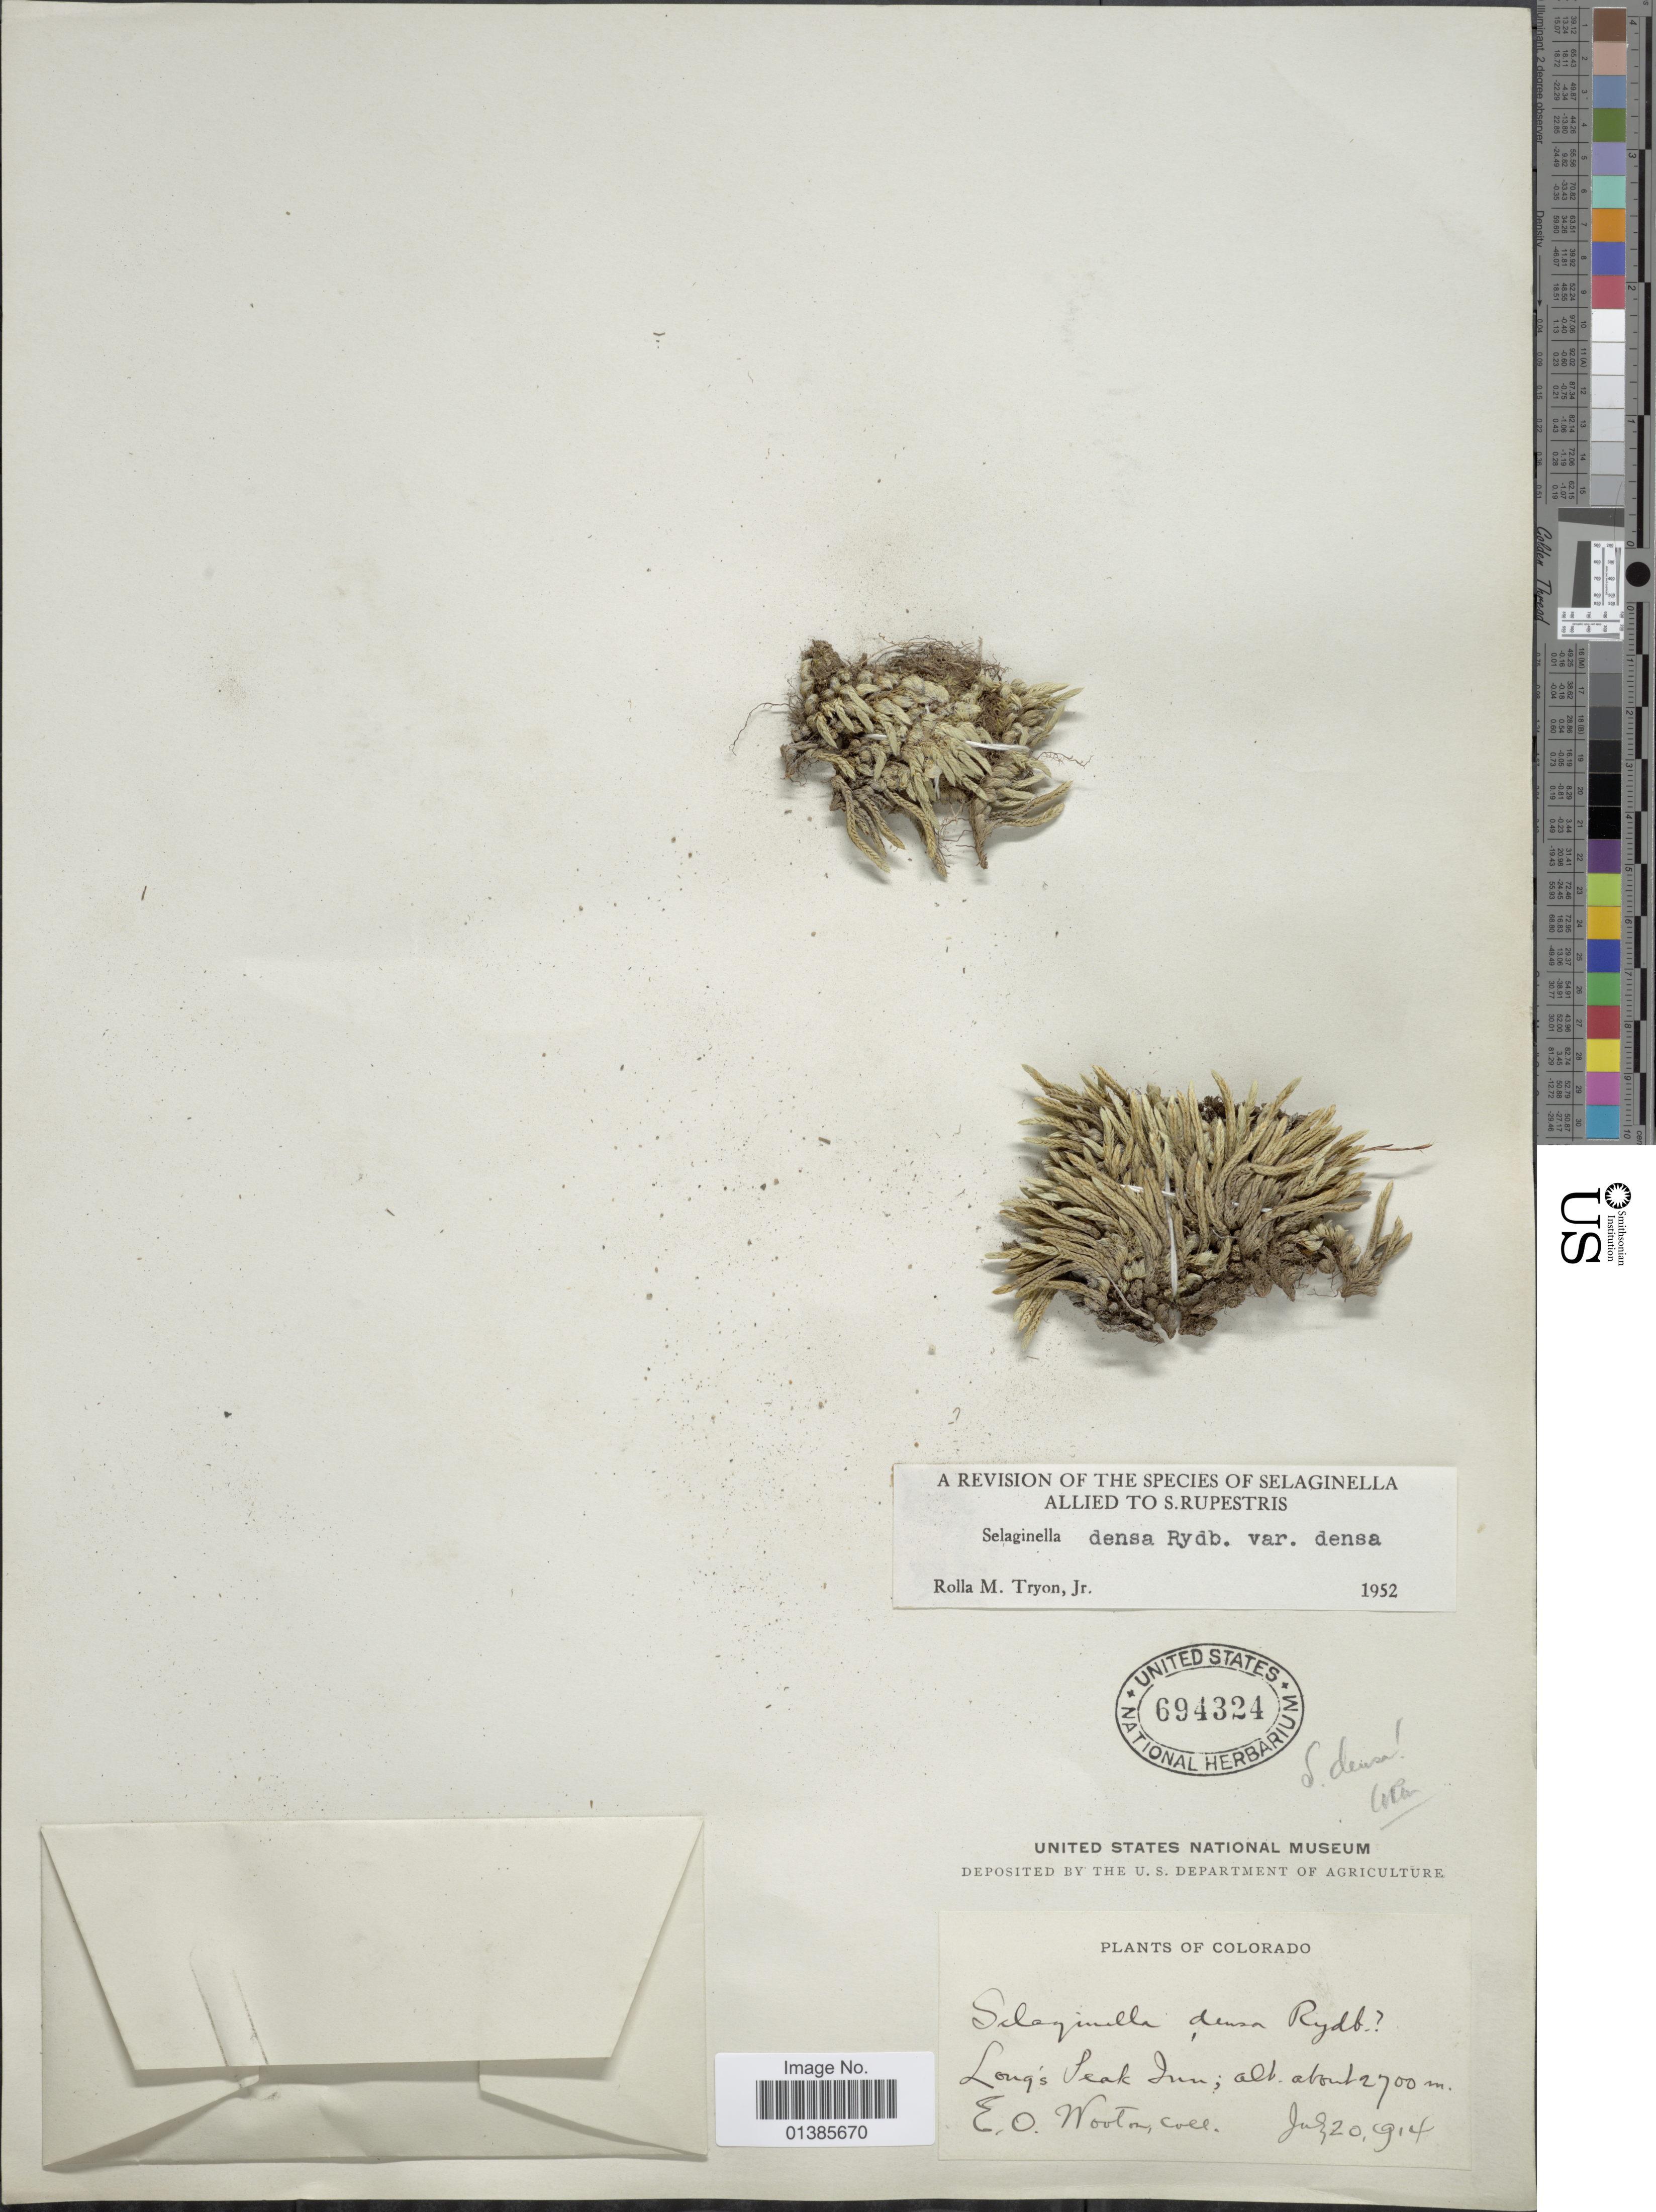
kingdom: Plantae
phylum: Tracheophyta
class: Lycopodiopsida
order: Selaginellales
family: Selaginellaceae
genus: Selaginella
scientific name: Selaginella densa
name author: Rydb.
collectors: E. O. Wooton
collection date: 1914-07-20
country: United States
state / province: Colorado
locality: Long's Peak Inn.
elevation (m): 2700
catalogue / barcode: US 694324